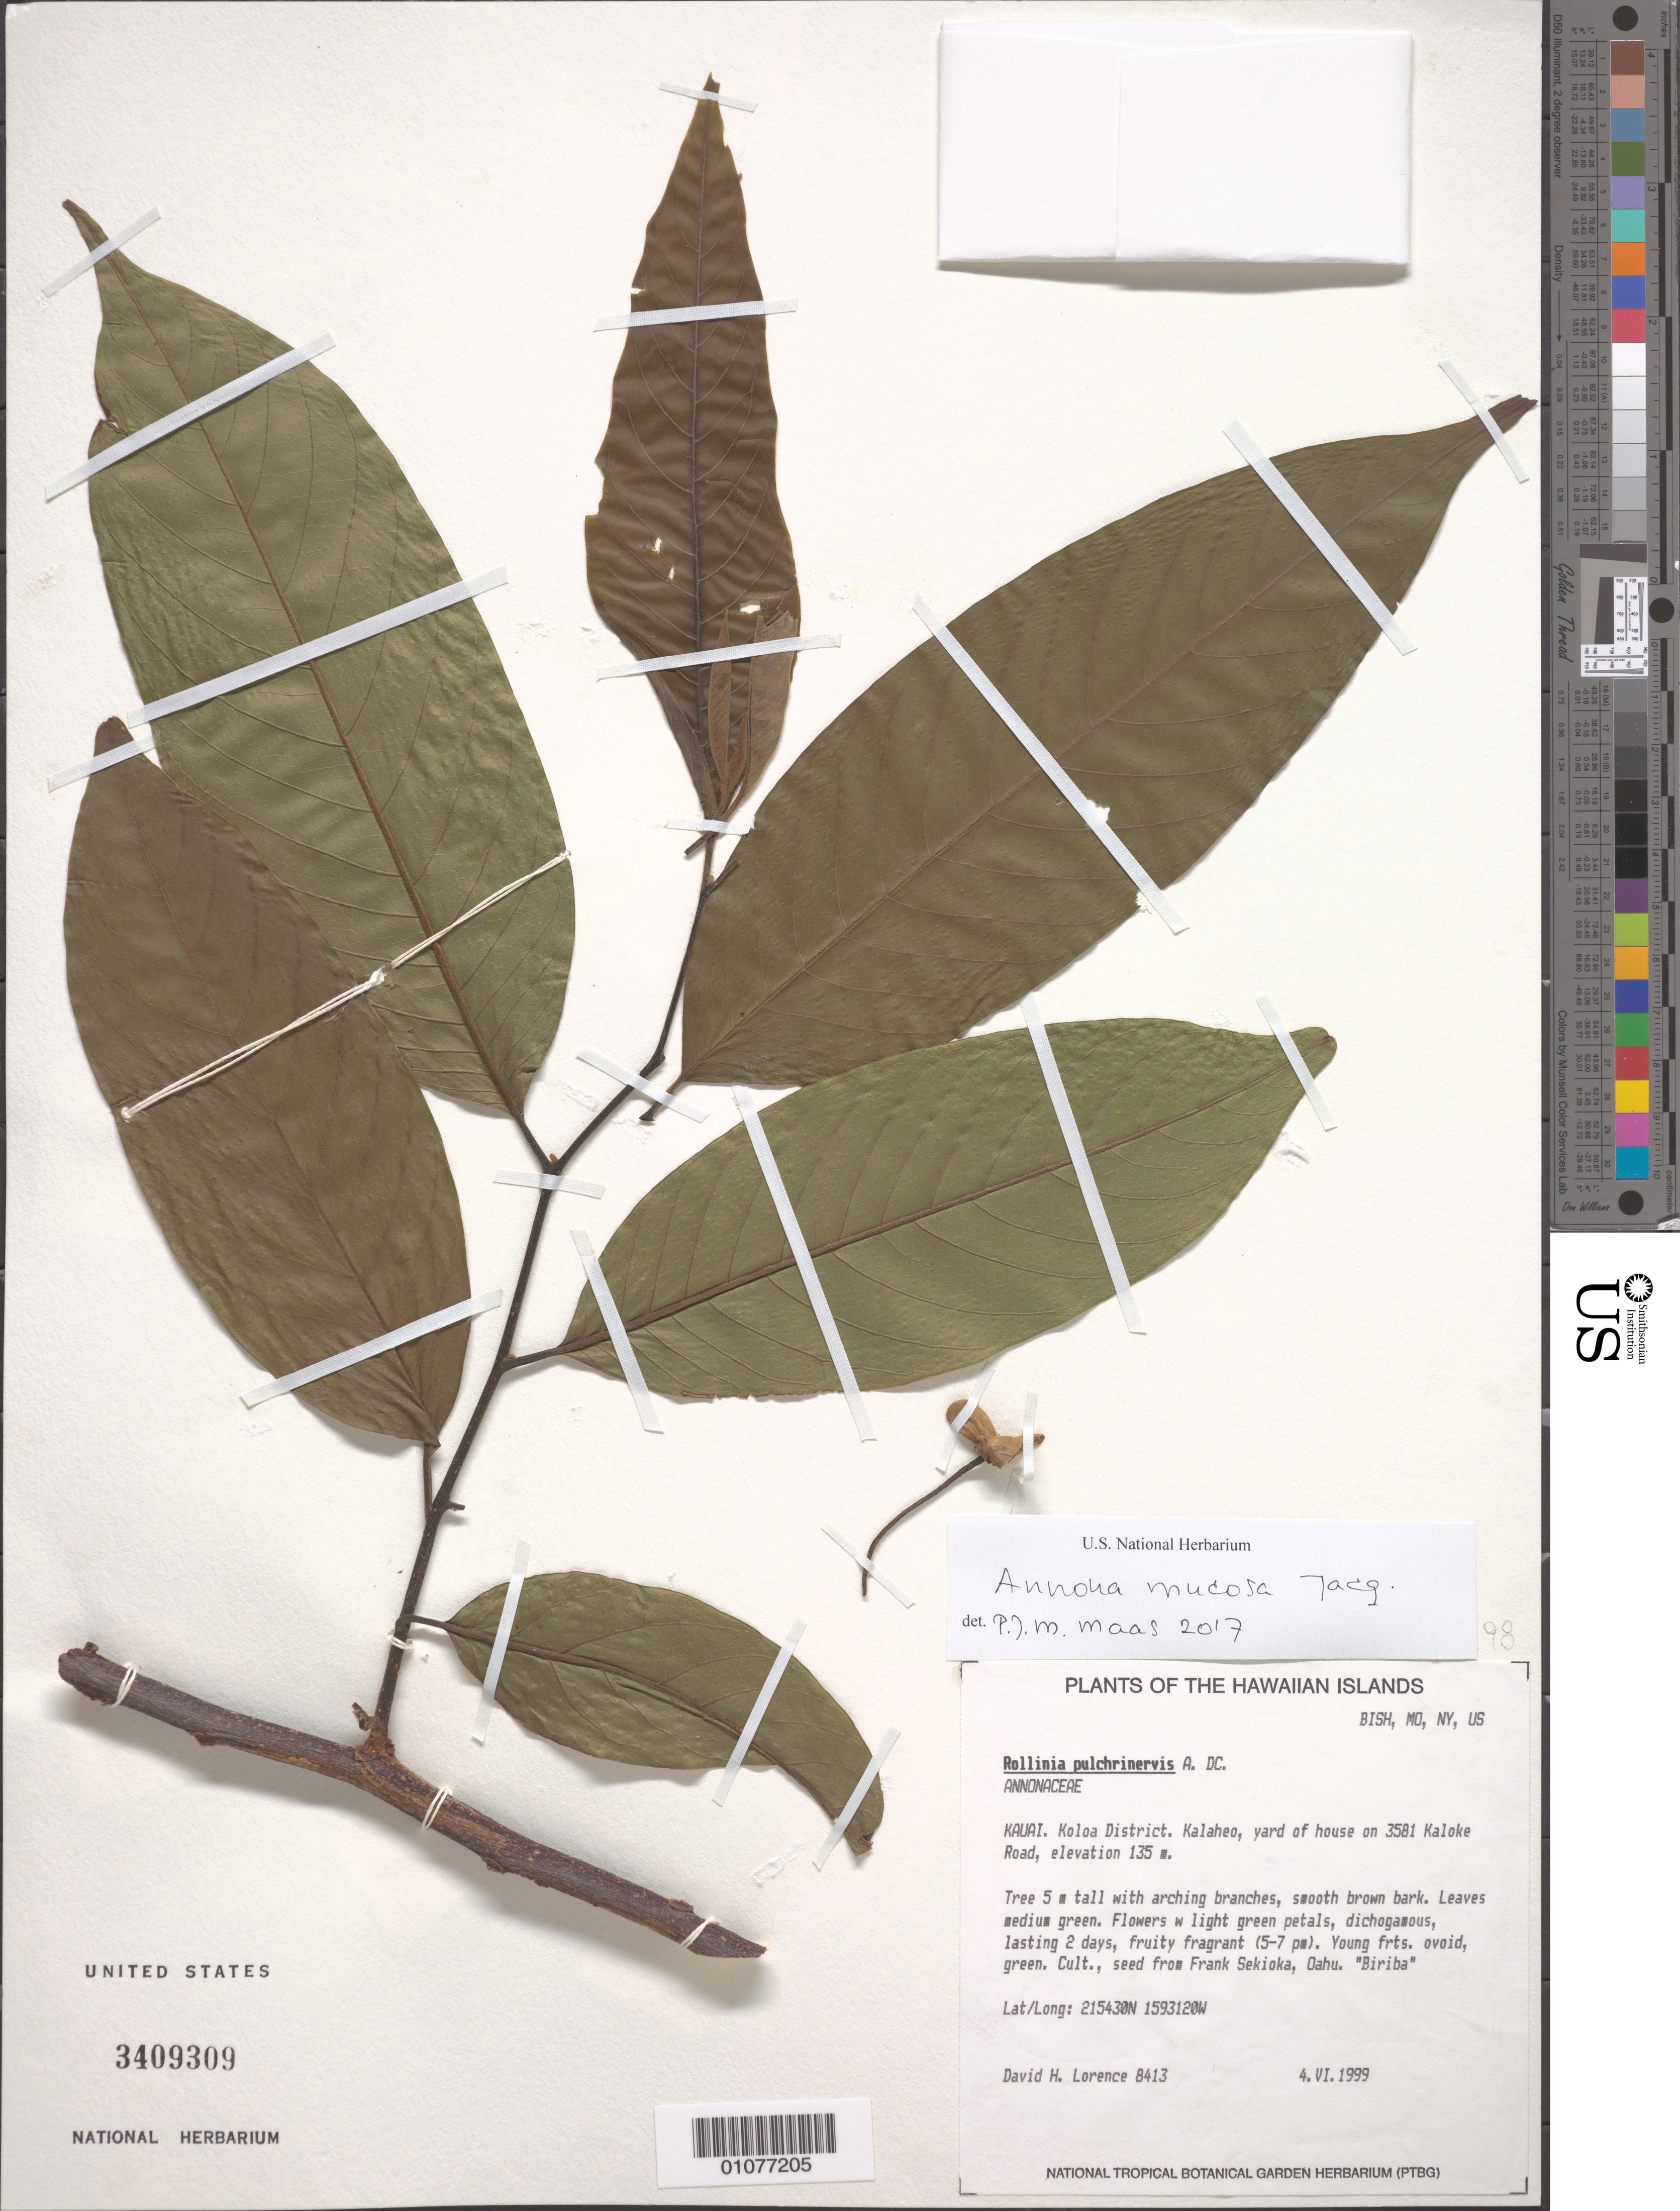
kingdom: Plantae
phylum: Tracheophyta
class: Magnoliopsida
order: Magnoliales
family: Annonaceae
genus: Annona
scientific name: Annona mucosa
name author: Jacq.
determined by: Maas, P. J. M., Curator of the herbarium (U), Nationaal Herbarium Nederland (NETHERLANDS)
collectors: D. Lorence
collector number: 8413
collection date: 1999-06-04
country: United States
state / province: Hawaii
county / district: Kauai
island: Kaua'i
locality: Koloa District, Kalaheo, yard of house on 3581 Kaloke Rd.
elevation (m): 135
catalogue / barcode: US 3409309